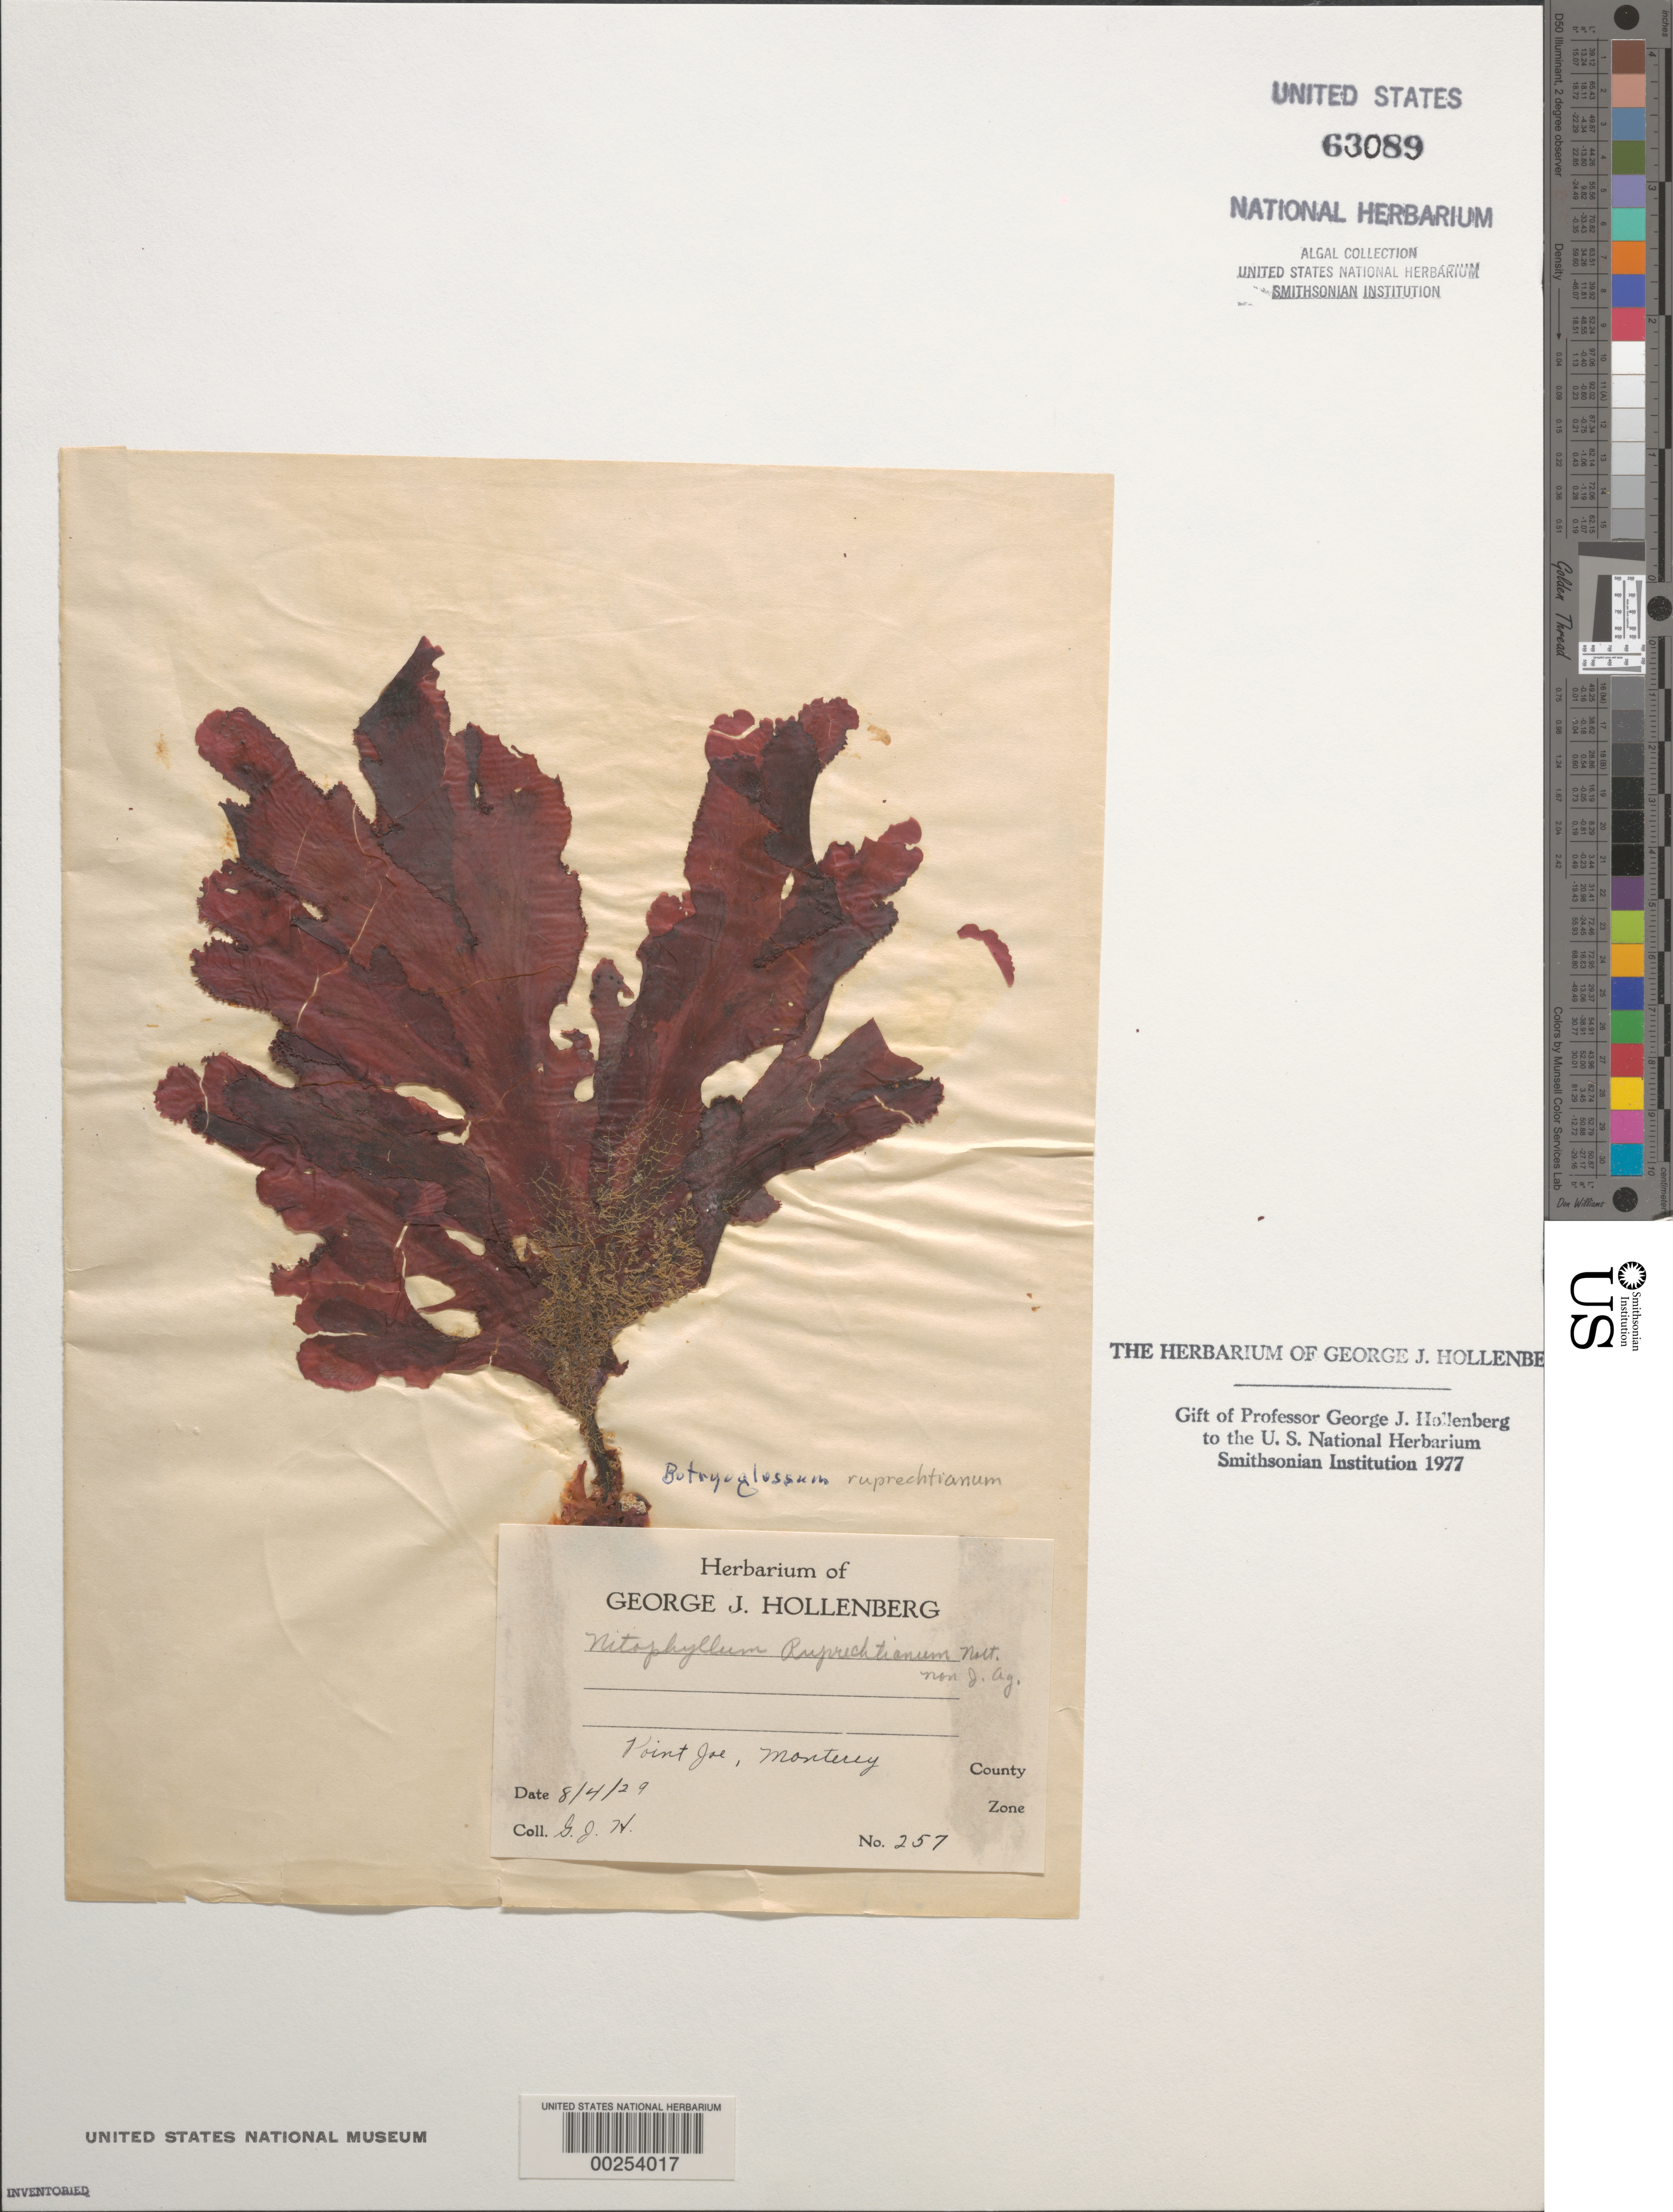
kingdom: Plantae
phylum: Rhodophyta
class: Florideophyceae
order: Ceramiales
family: Delesseriaceae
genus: Cryptopleura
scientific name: Cryptopleura ruprechtiana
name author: (J. Agardh) Kylin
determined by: Algae name updating Project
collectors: G. Hollenberg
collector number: GJH 257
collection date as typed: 04 Aug 1929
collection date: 1929-08-04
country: United States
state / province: California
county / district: Monterey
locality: Point Joe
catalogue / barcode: US 63089